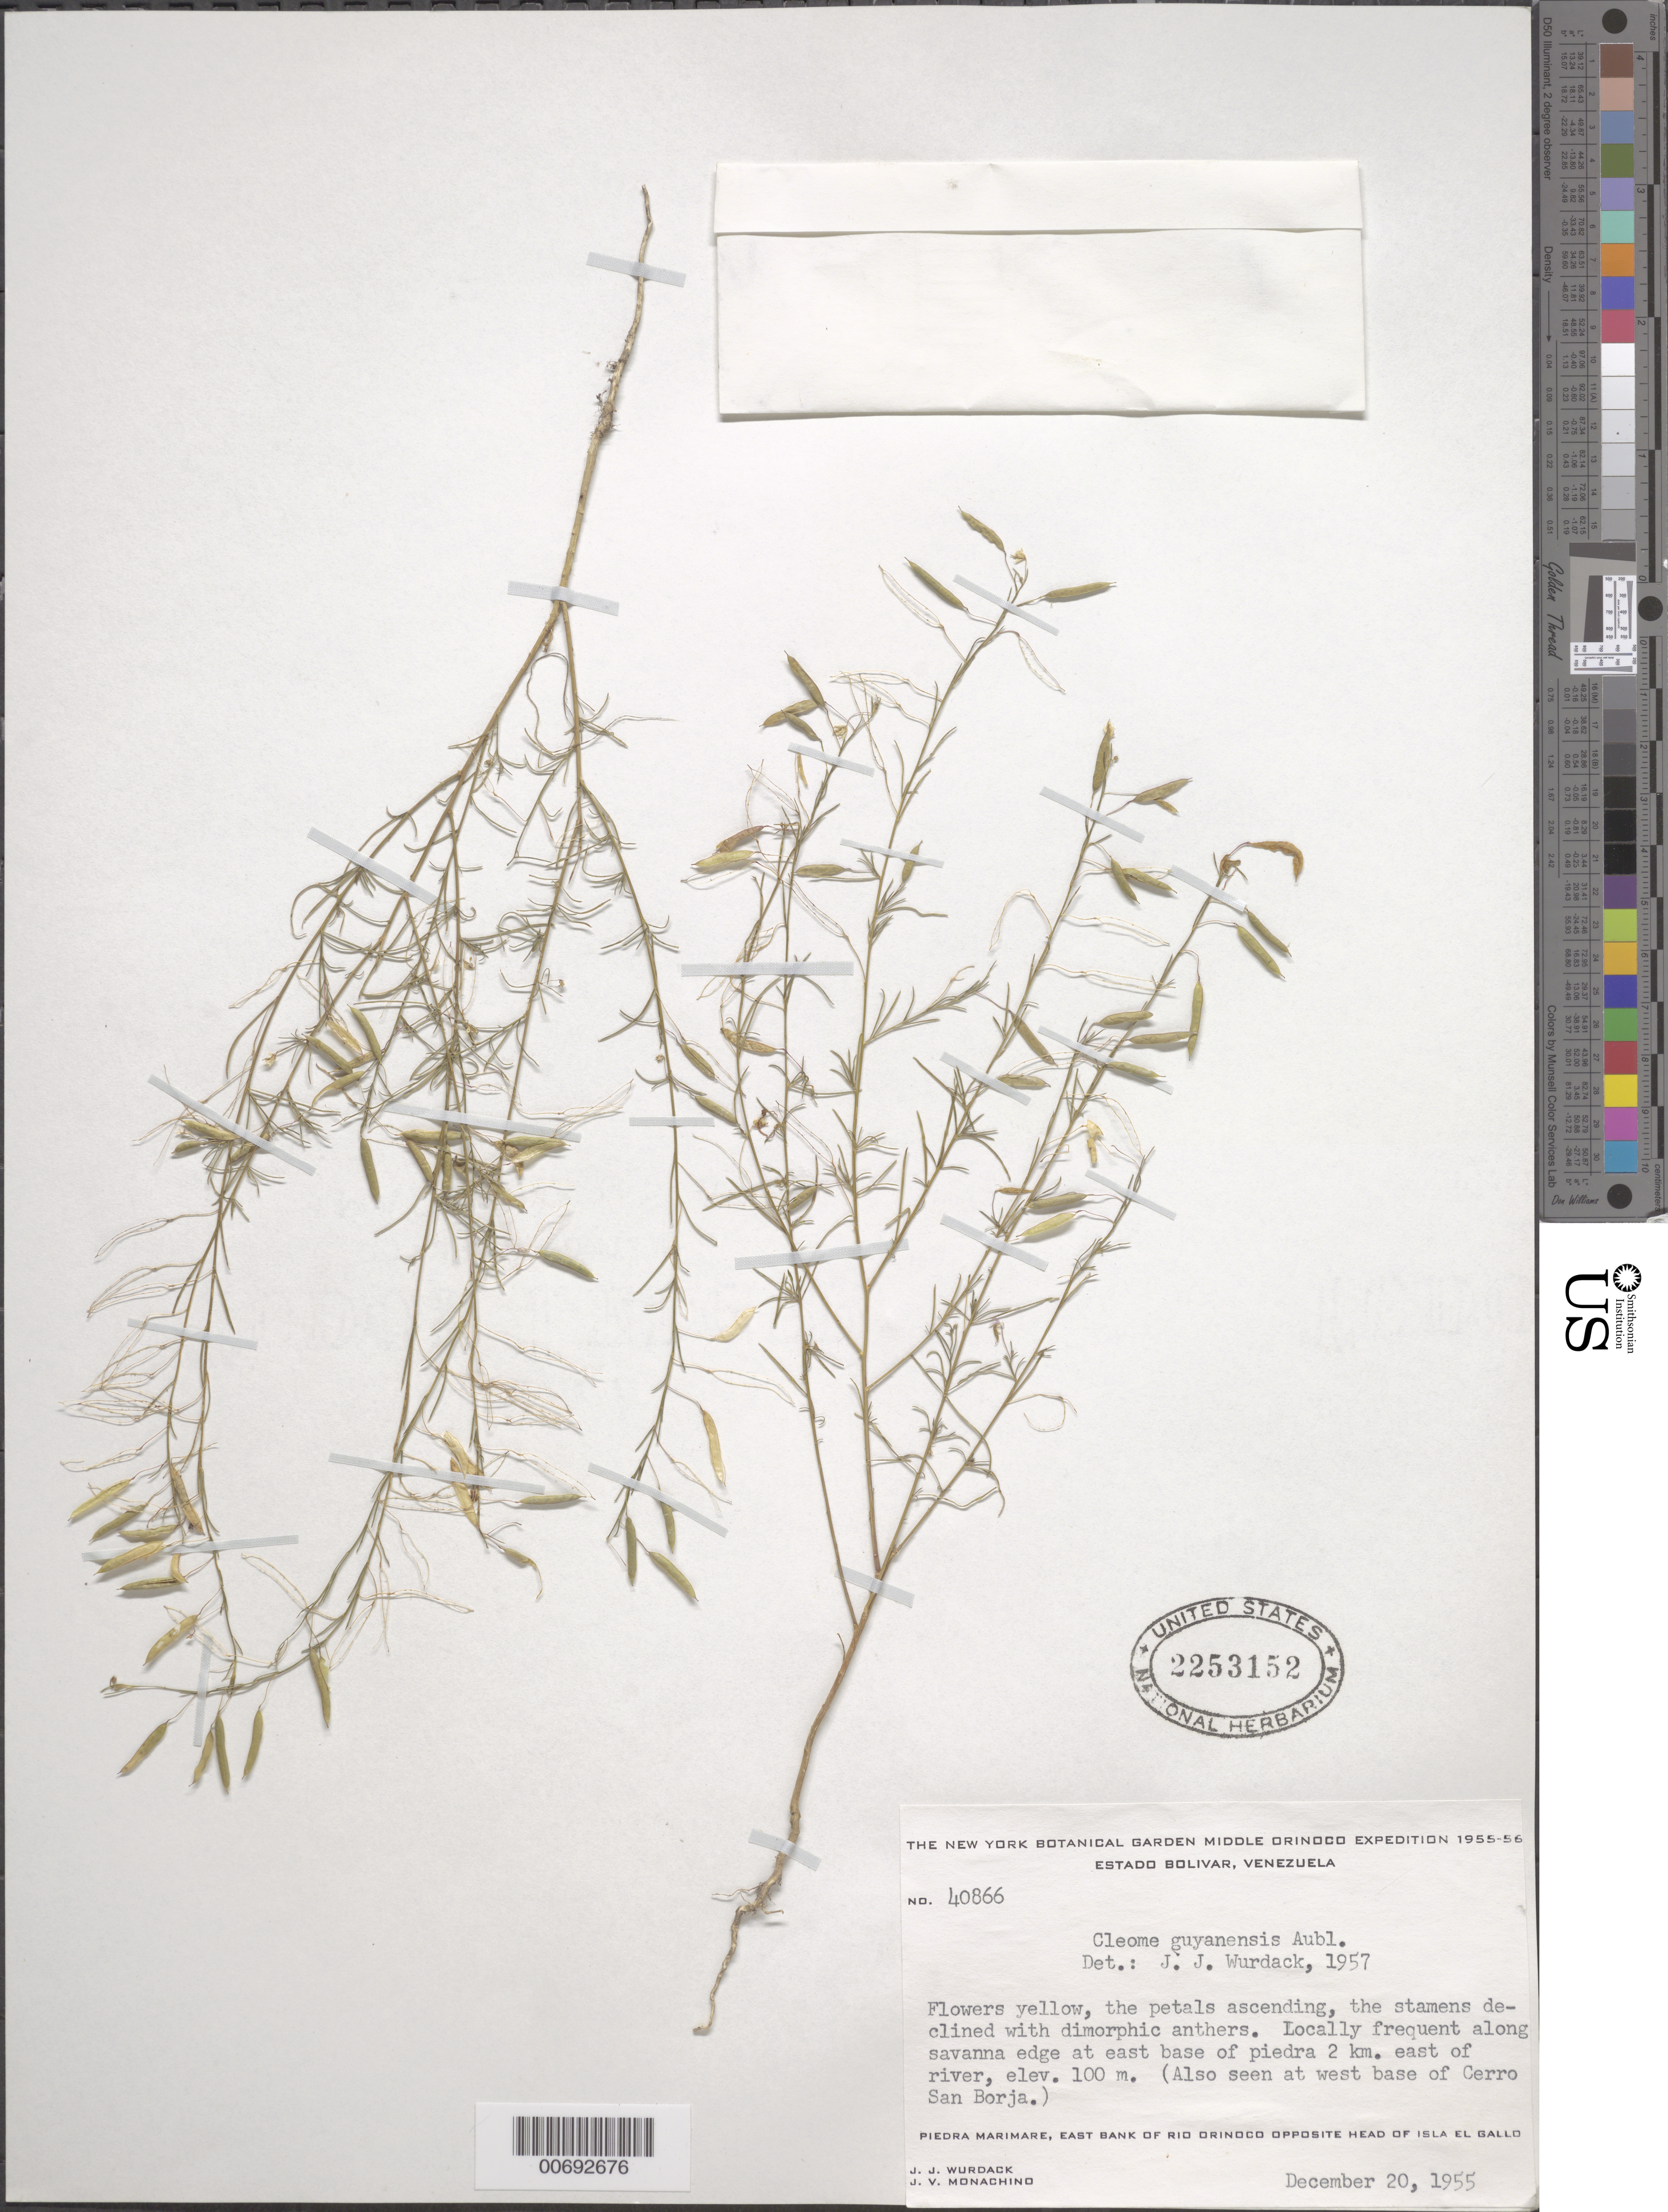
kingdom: Plantae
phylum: Tracheophyta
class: Magnoliopsida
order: Brassicales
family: Cleomaceae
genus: Physostemon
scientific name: Physostemon guianensis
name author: (Aubl.) Malme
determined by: Strong, M. T., (US), Smithsonian Institution - National Museum of Natural History (UNITED STATES)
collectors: J. J. Wurdack & J. V. Monachino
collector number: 40866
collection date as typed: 20-Dec-55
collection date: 1955-12-20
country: Venezuela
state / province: Bolívar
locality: Piedra Marimare, E bank of Río Orinoco, opposite head of Isla El Gallo; east base of piedra, 2 km east of Río Orinoco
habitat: Savanna edge at base of piedra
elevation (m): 100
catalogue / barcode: US 2253152